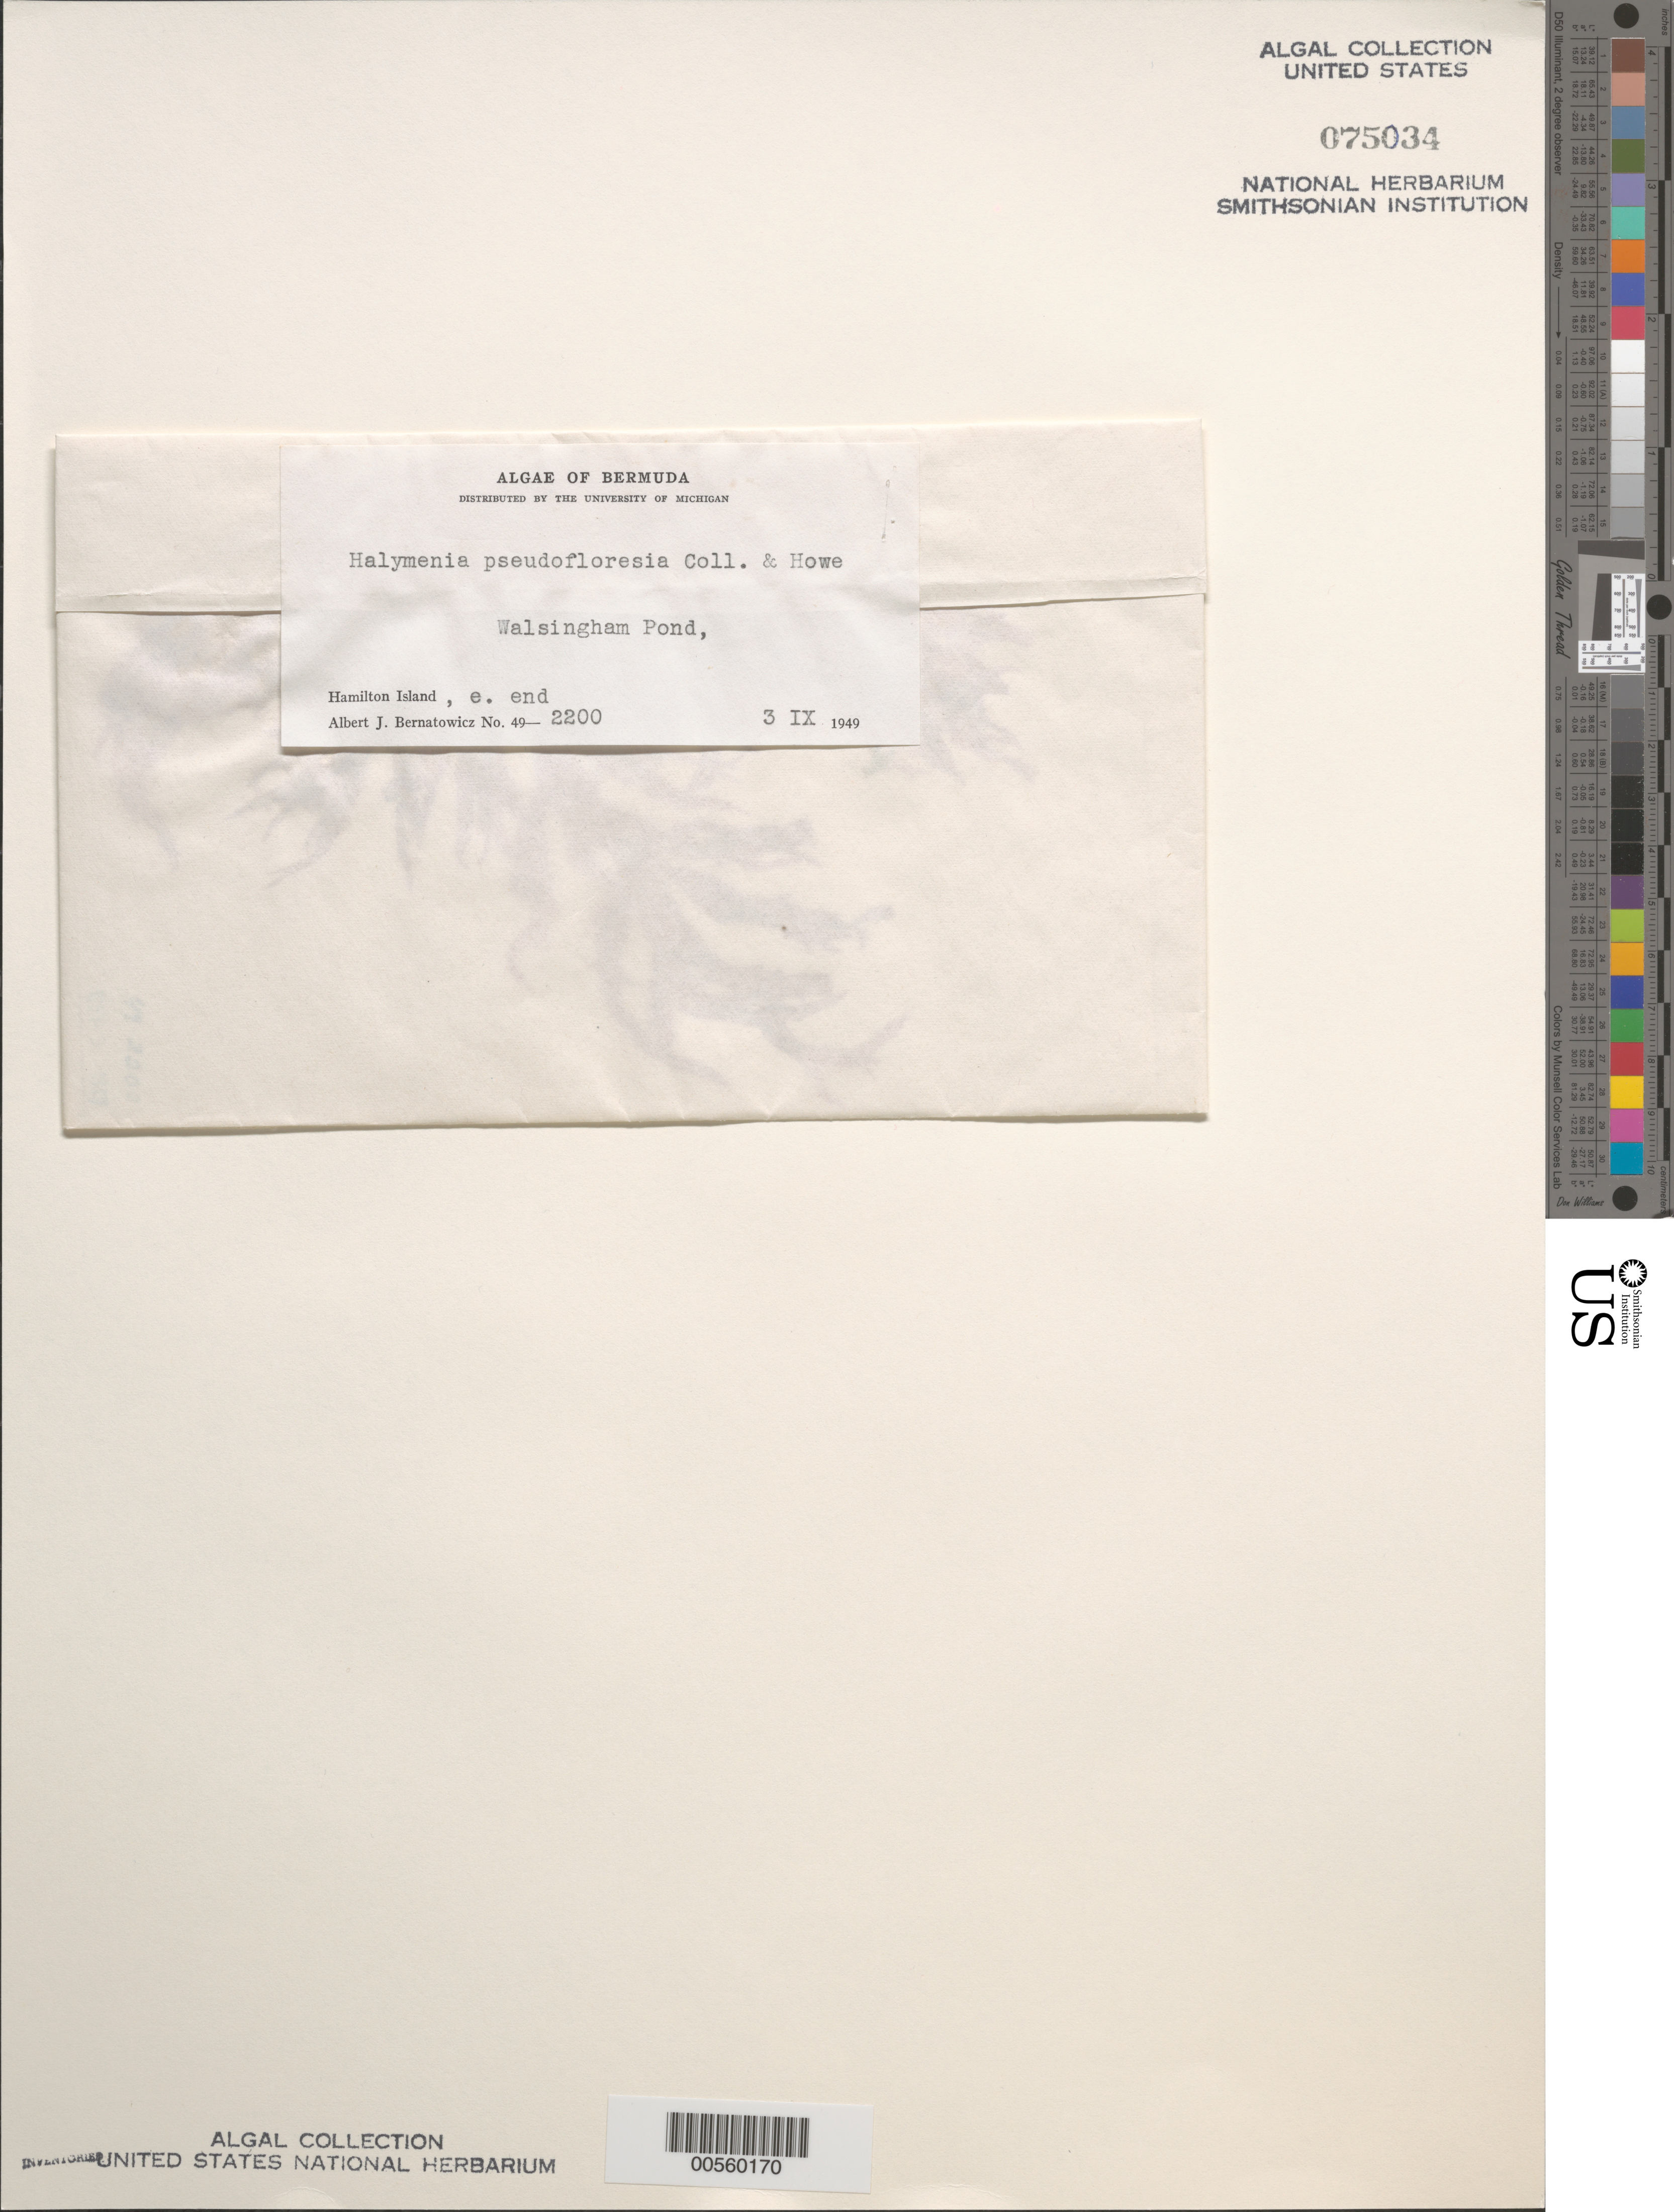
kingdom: Plantae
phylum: Rhodophyta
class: Florideophyceae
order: Halymeniales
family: Halymeniaceae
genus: Halymenia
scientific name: Halymenia pseudofloresia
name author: Collins & M. Howe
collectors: A. Bernatowicz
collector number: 49-2200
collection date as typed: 03 Sep 1949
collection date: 1949-09-03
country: Bermuda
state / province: Hamilton Parish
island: Bermuda Island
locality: Walsingham Pond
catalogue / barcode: US 75034